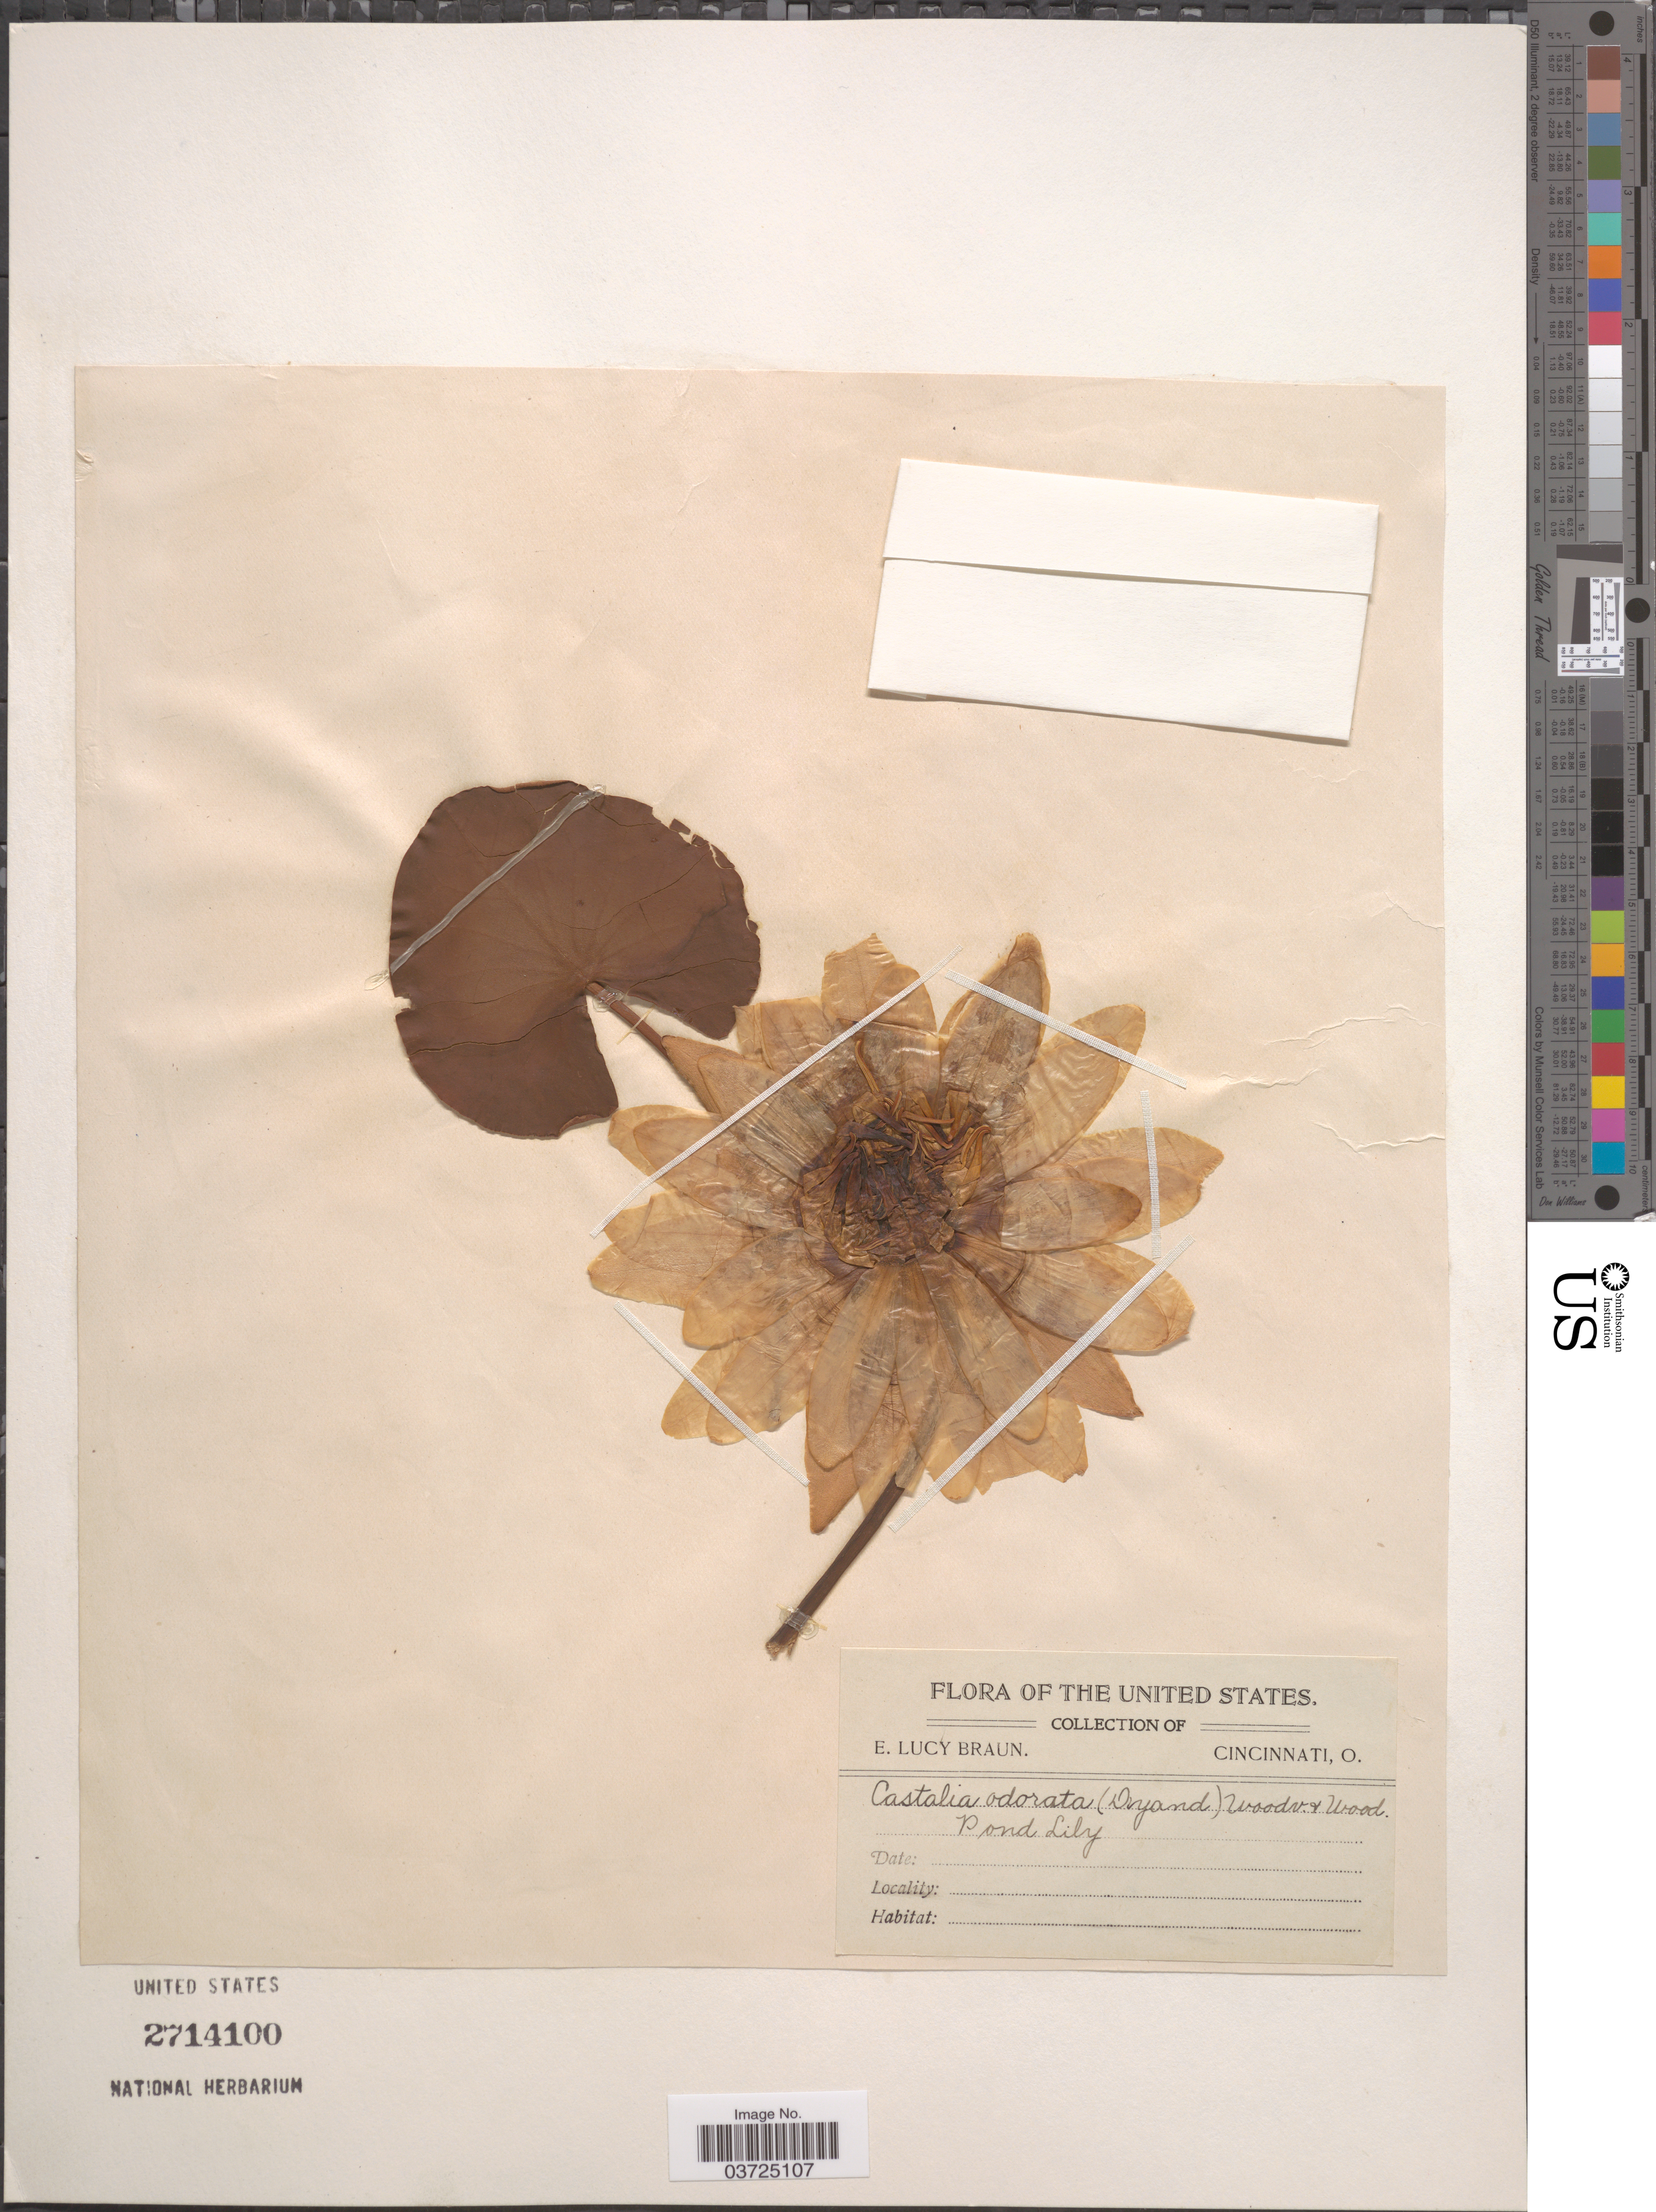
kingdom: Plantae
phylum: Tracheophyta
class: Magnoliopsida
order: Nymphaeales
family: Nymphaeaceae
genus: Nymphaea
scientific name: Nymphaea odorata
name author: Aiton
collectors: E. L. Braun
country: United States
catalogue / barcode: US 2714100